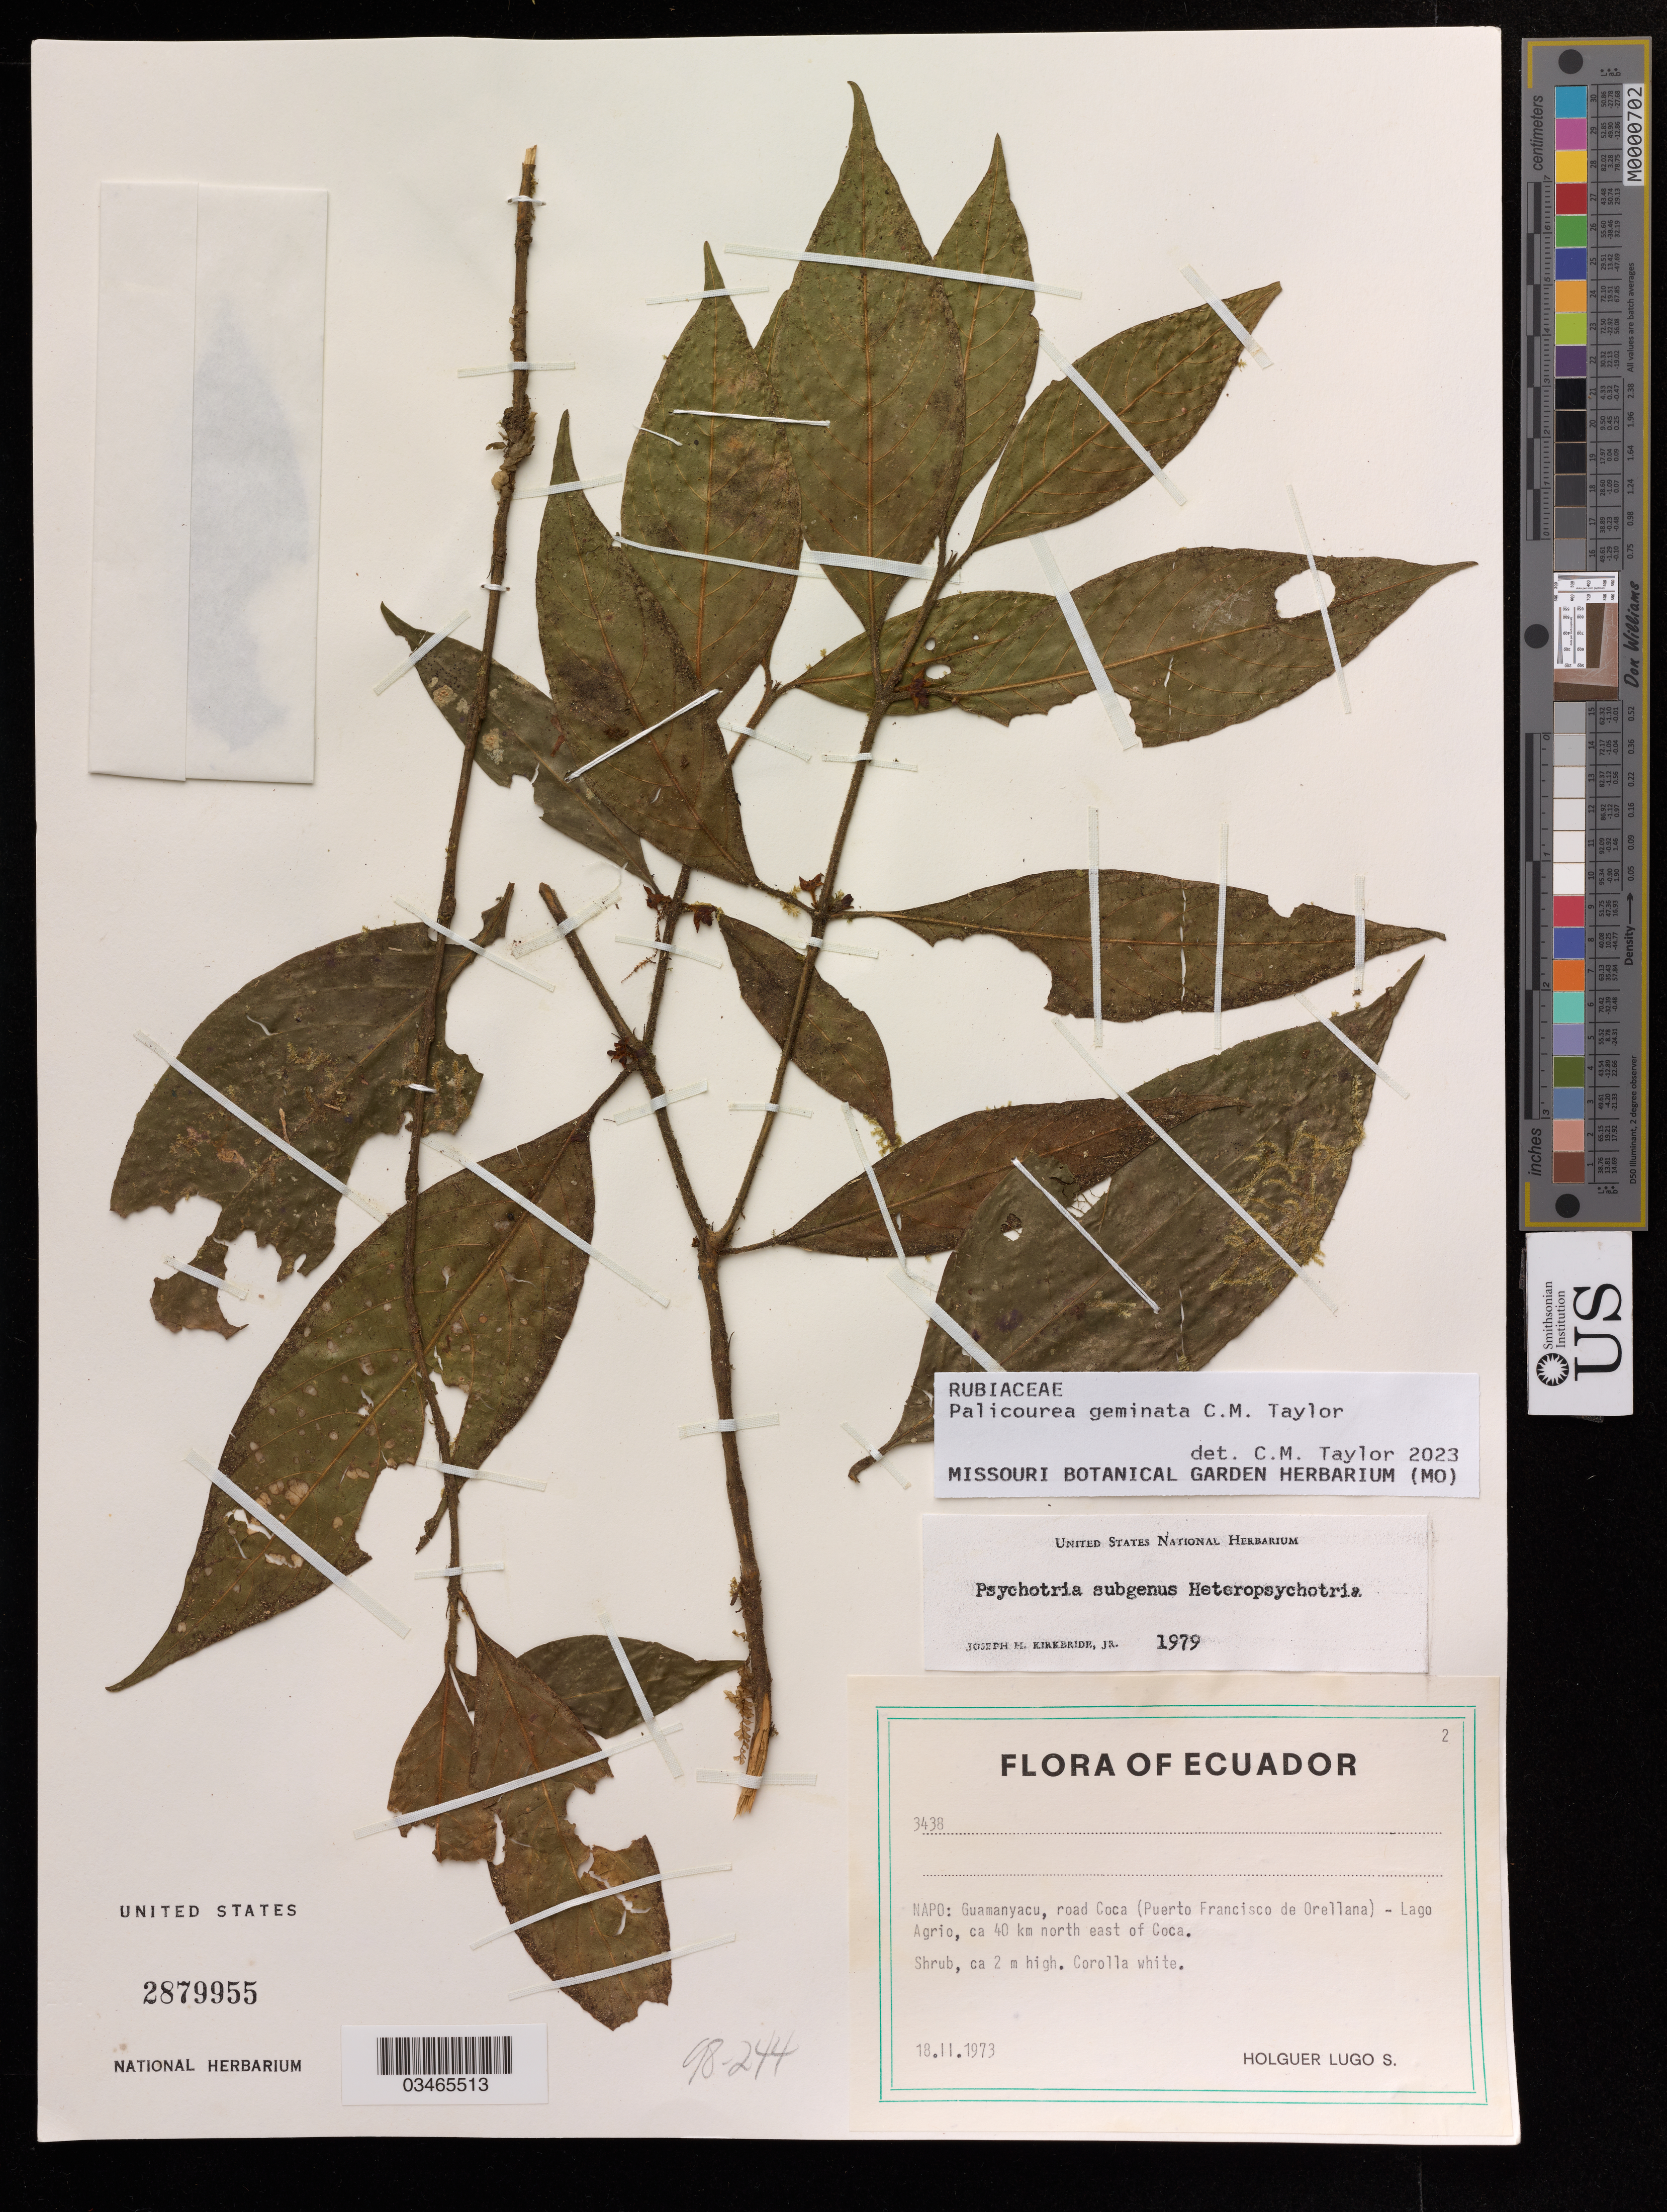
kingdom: Plantae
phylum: Tracheophyta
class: Magnoliopsida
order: Gentianales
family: Rubiaceae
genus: Palicourea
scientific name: Palicourea geminata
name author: C.M. Taylor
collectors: H. Lugo S.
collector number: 3438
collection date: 1973-02-18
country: Ecuador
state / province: Napo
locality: Guamanyacu, road Coca (Puerto Francisco de Orellana)-Lago Agrio, ca 40 km north east of Coca.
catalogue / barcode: US 2879955